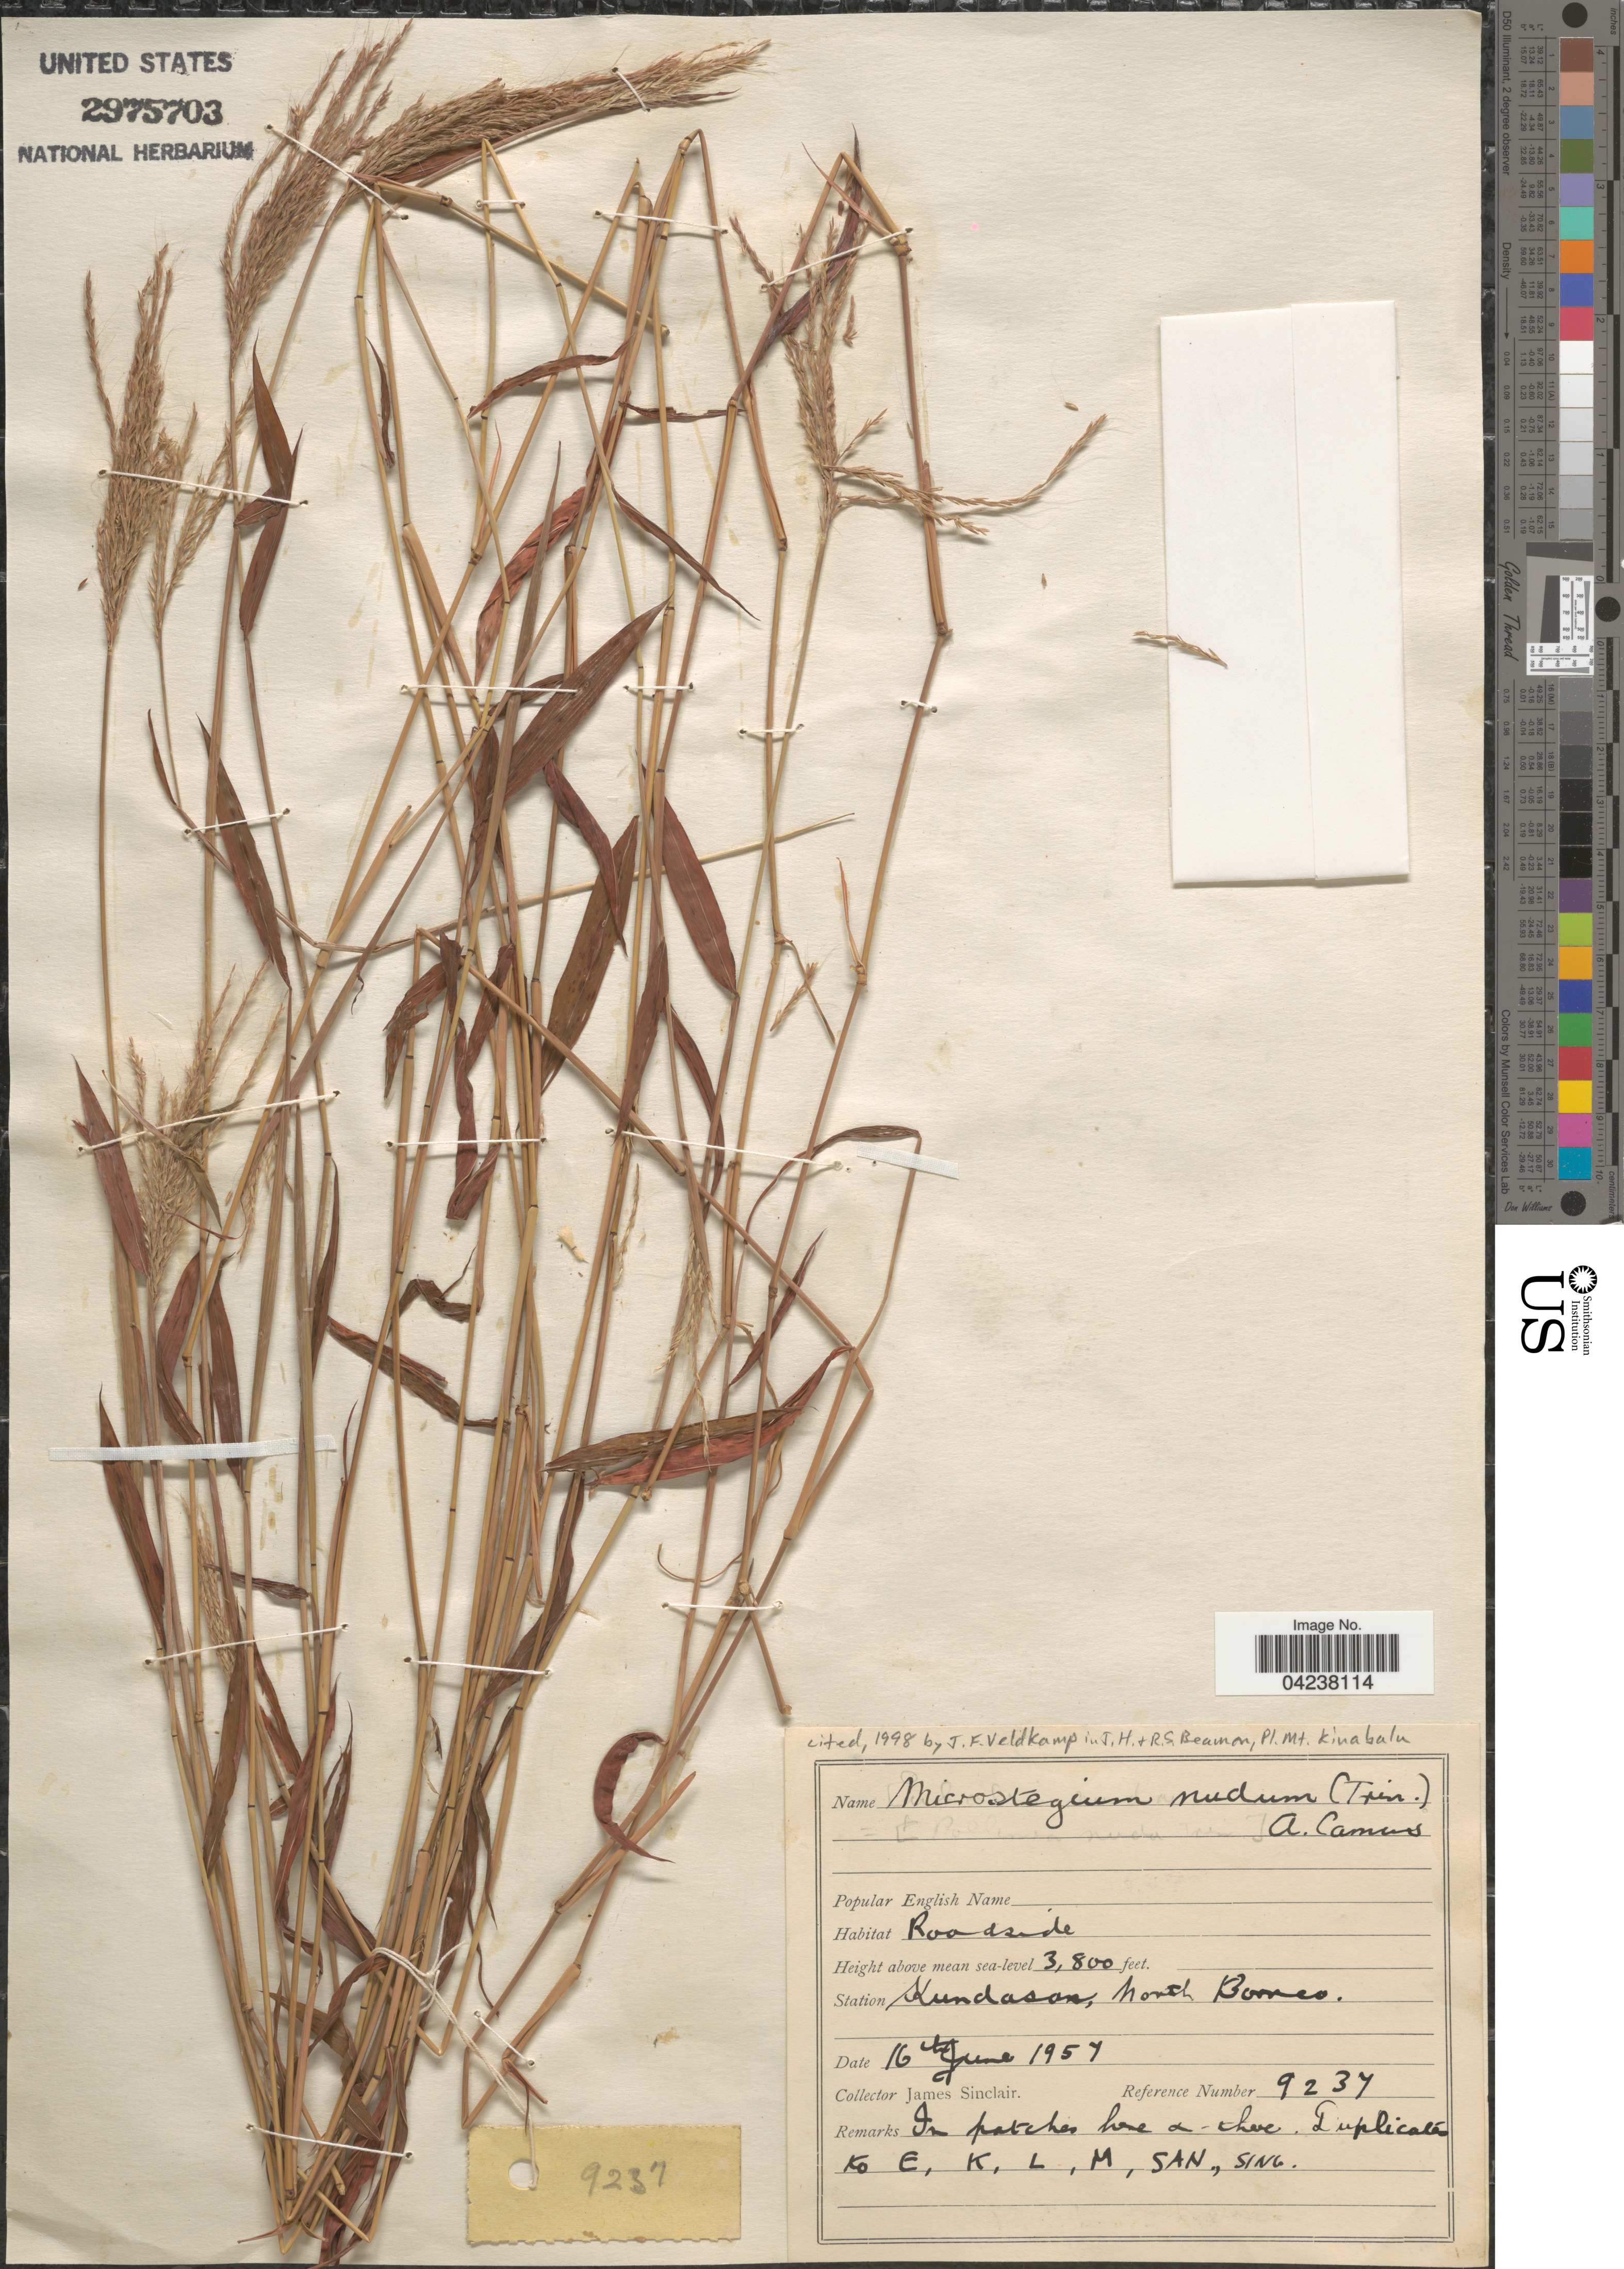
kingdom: Plantae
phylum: Tracheophyta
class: Liliopsida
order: Poales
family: Poaceae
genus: Microstegium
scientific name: Microstegium nudum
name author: (Trin.) A. Camus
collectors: J. Sinclair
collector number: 9237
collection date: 1957-06-16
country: Malaysia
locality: Kundasan, North Borneo.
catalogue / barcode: US 2975703